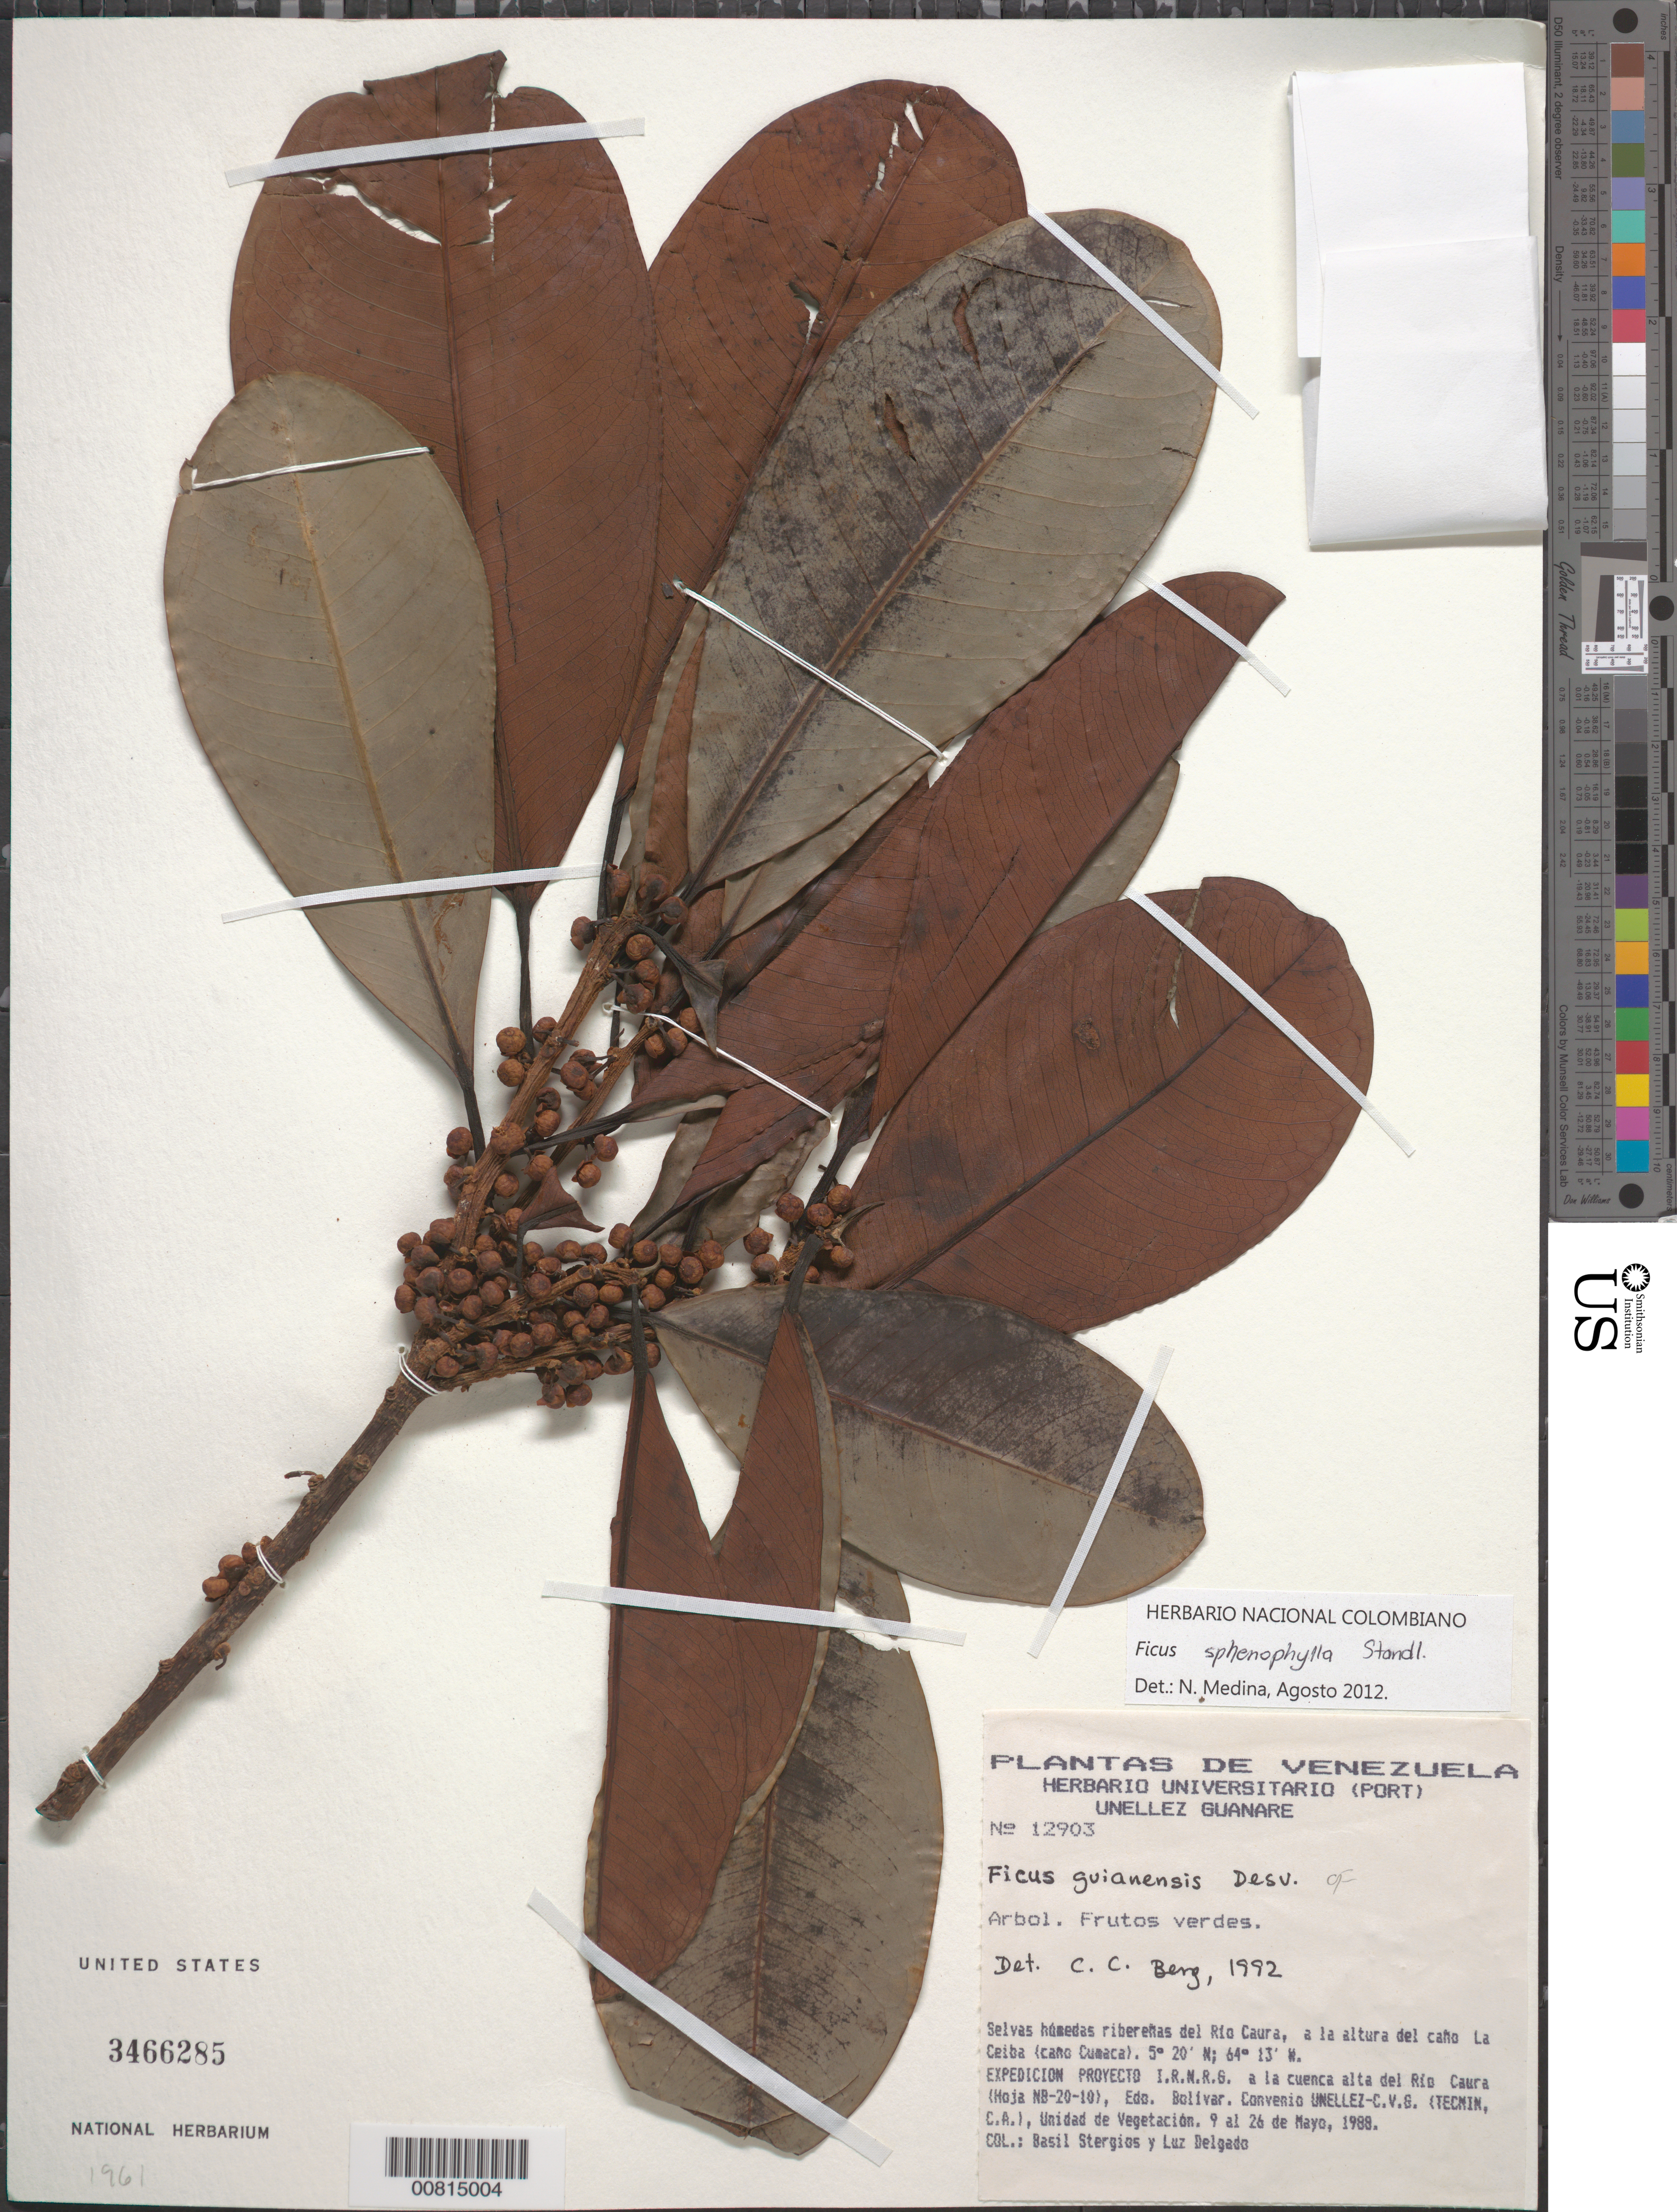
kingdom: Plantae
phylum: Tracheophyta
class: Magnoliopsida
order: Rosales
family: Moraceae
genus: Ficus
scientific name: Ficus sphenophylla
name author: Standl.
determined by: Medina, N.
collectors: B. G. Stergios & L. Delgado V.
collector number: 12903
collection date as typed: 9-May-88 to 26-May-88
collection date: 1988-05-09/1988-05-26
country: Venezuela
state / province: Bolívar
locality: Río Caura, Caño La Ceiba (Caño Cumaca)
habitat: Selvas húmedas ribereñas del río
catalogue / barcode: US 3466285